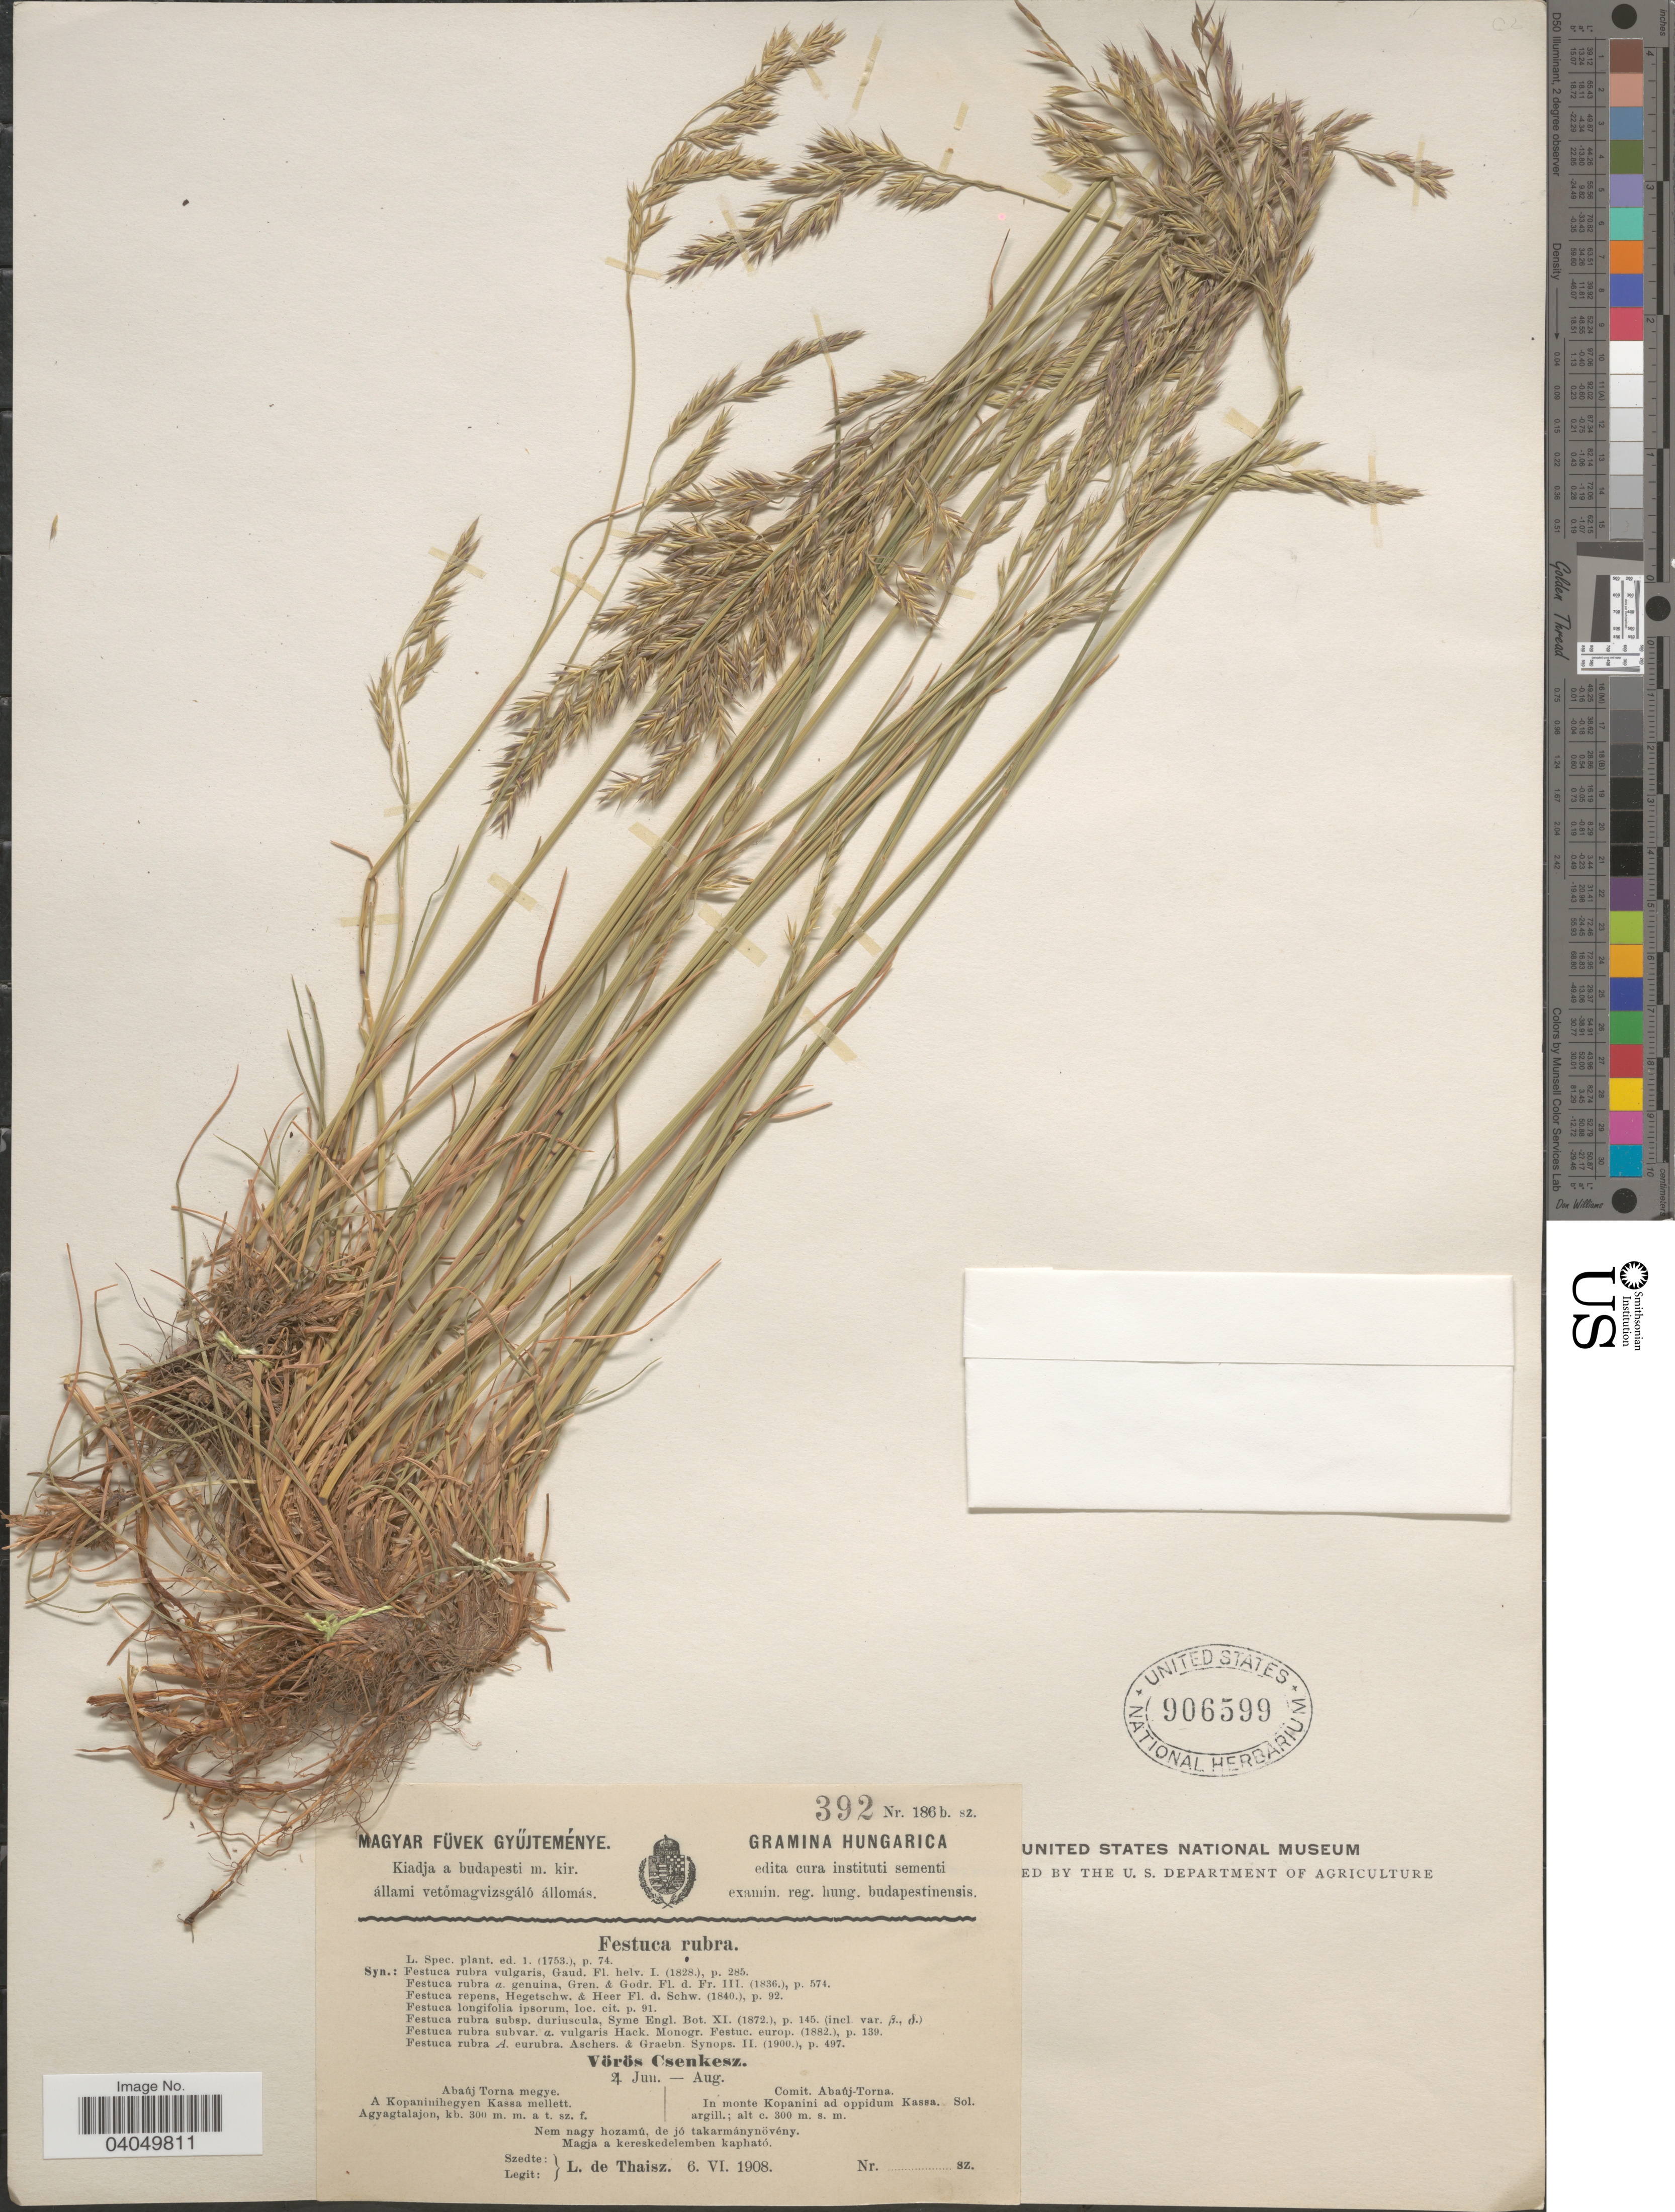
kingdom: Plantae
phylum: Tracheophyta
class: Liliopsida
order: Poales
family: Poaceae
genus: Festuca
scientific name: Festuca rubra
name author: L.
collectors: L. Thaisz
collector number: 186b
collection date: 1908-06-06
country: Hungary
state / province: Borsod-Abaúj-Zemplén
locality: Comit. Abaúj-Torna. In monte Kopanini ad oppidum Kassa.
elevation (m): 300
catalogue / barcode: US 906599